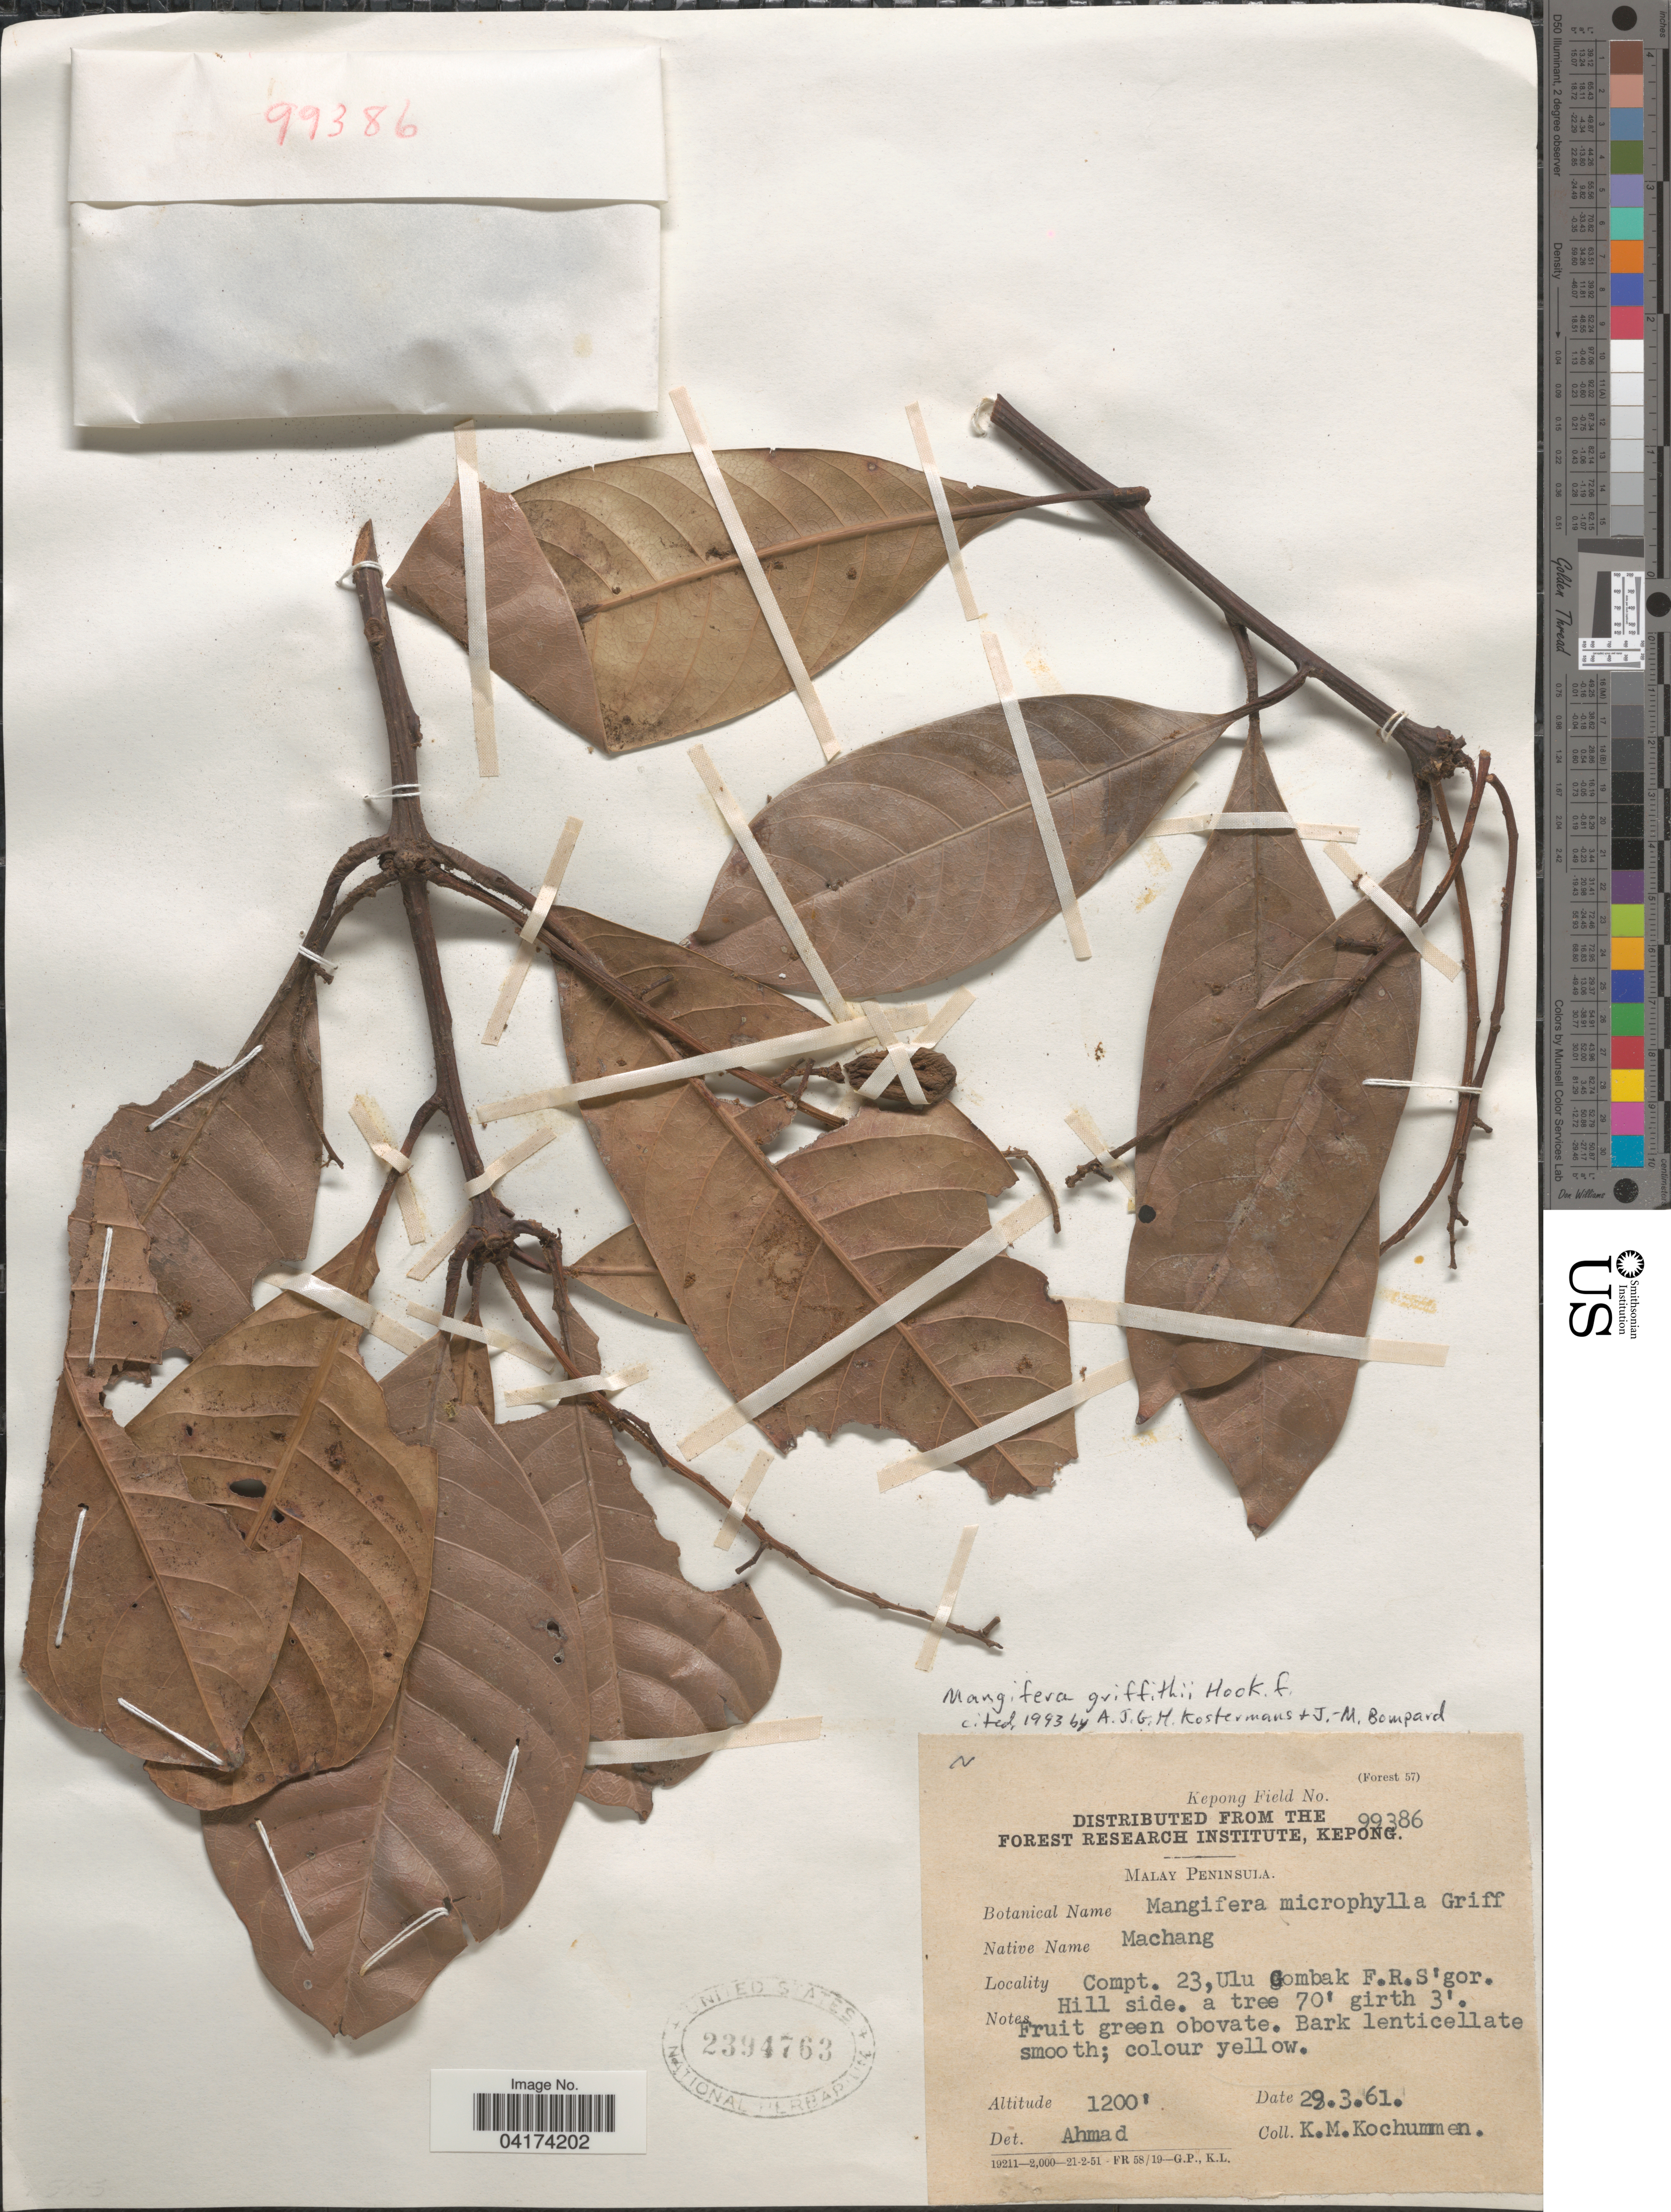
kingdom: Plantae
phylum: Tracheophyta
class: Magnoliopsida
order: Sapindales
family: Anacardiaceae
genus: Mangifera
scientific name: Mangifera griffithii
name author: Hook. f.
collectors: K. Kochummen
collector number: Kepong Field 99386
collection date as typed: Transcribed d/m/y: 29/3/61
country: Malaysia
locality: Malay Peninsula. Compt. 23, Ulu Gombak F.R.S.'gor.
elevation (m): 366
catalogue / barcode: US 2394763